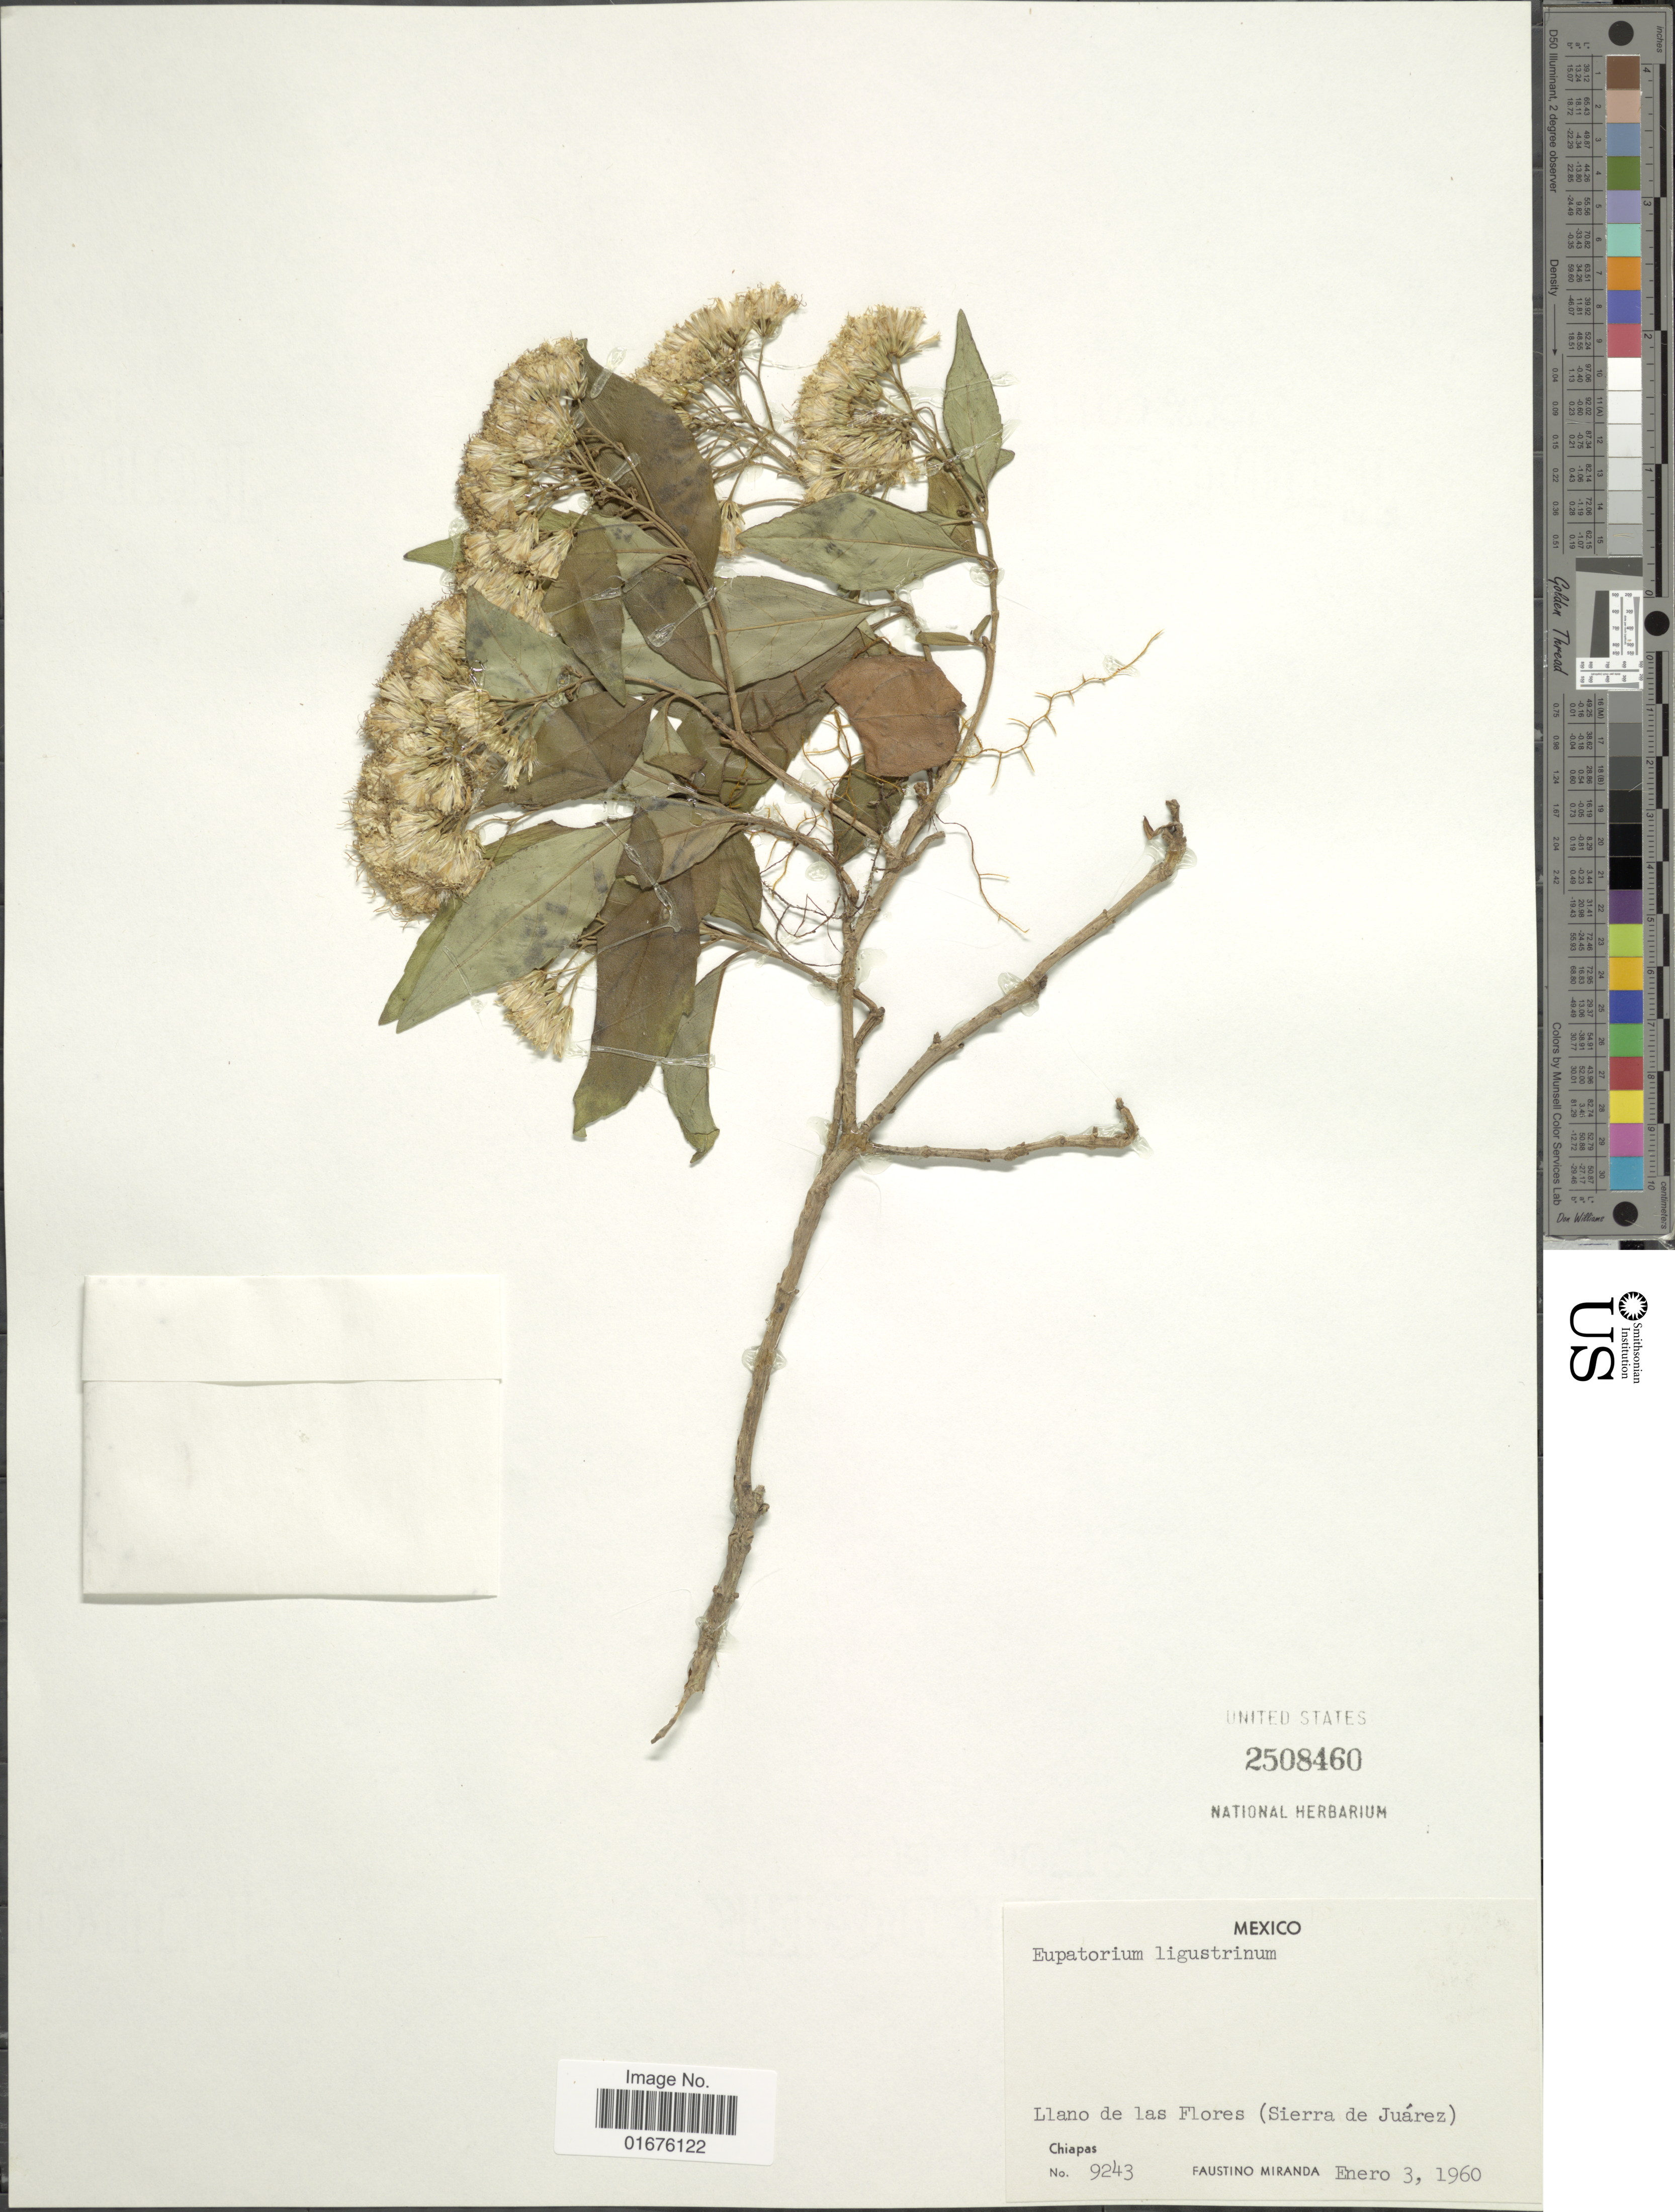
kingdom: Plantae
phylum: Tracheophyta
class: Magnoliopsida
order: Asterales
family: Asteraceae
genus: Ageratina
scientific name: Ageratina ligustrina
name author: (DC.) R.M. King & H. Rob.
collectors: F. Miranda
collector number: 9243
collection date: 1960-01-03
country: Mexico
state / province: Chiapas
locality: Llano de las Flores 9sierra de Juárez)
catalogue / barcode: US 2508460